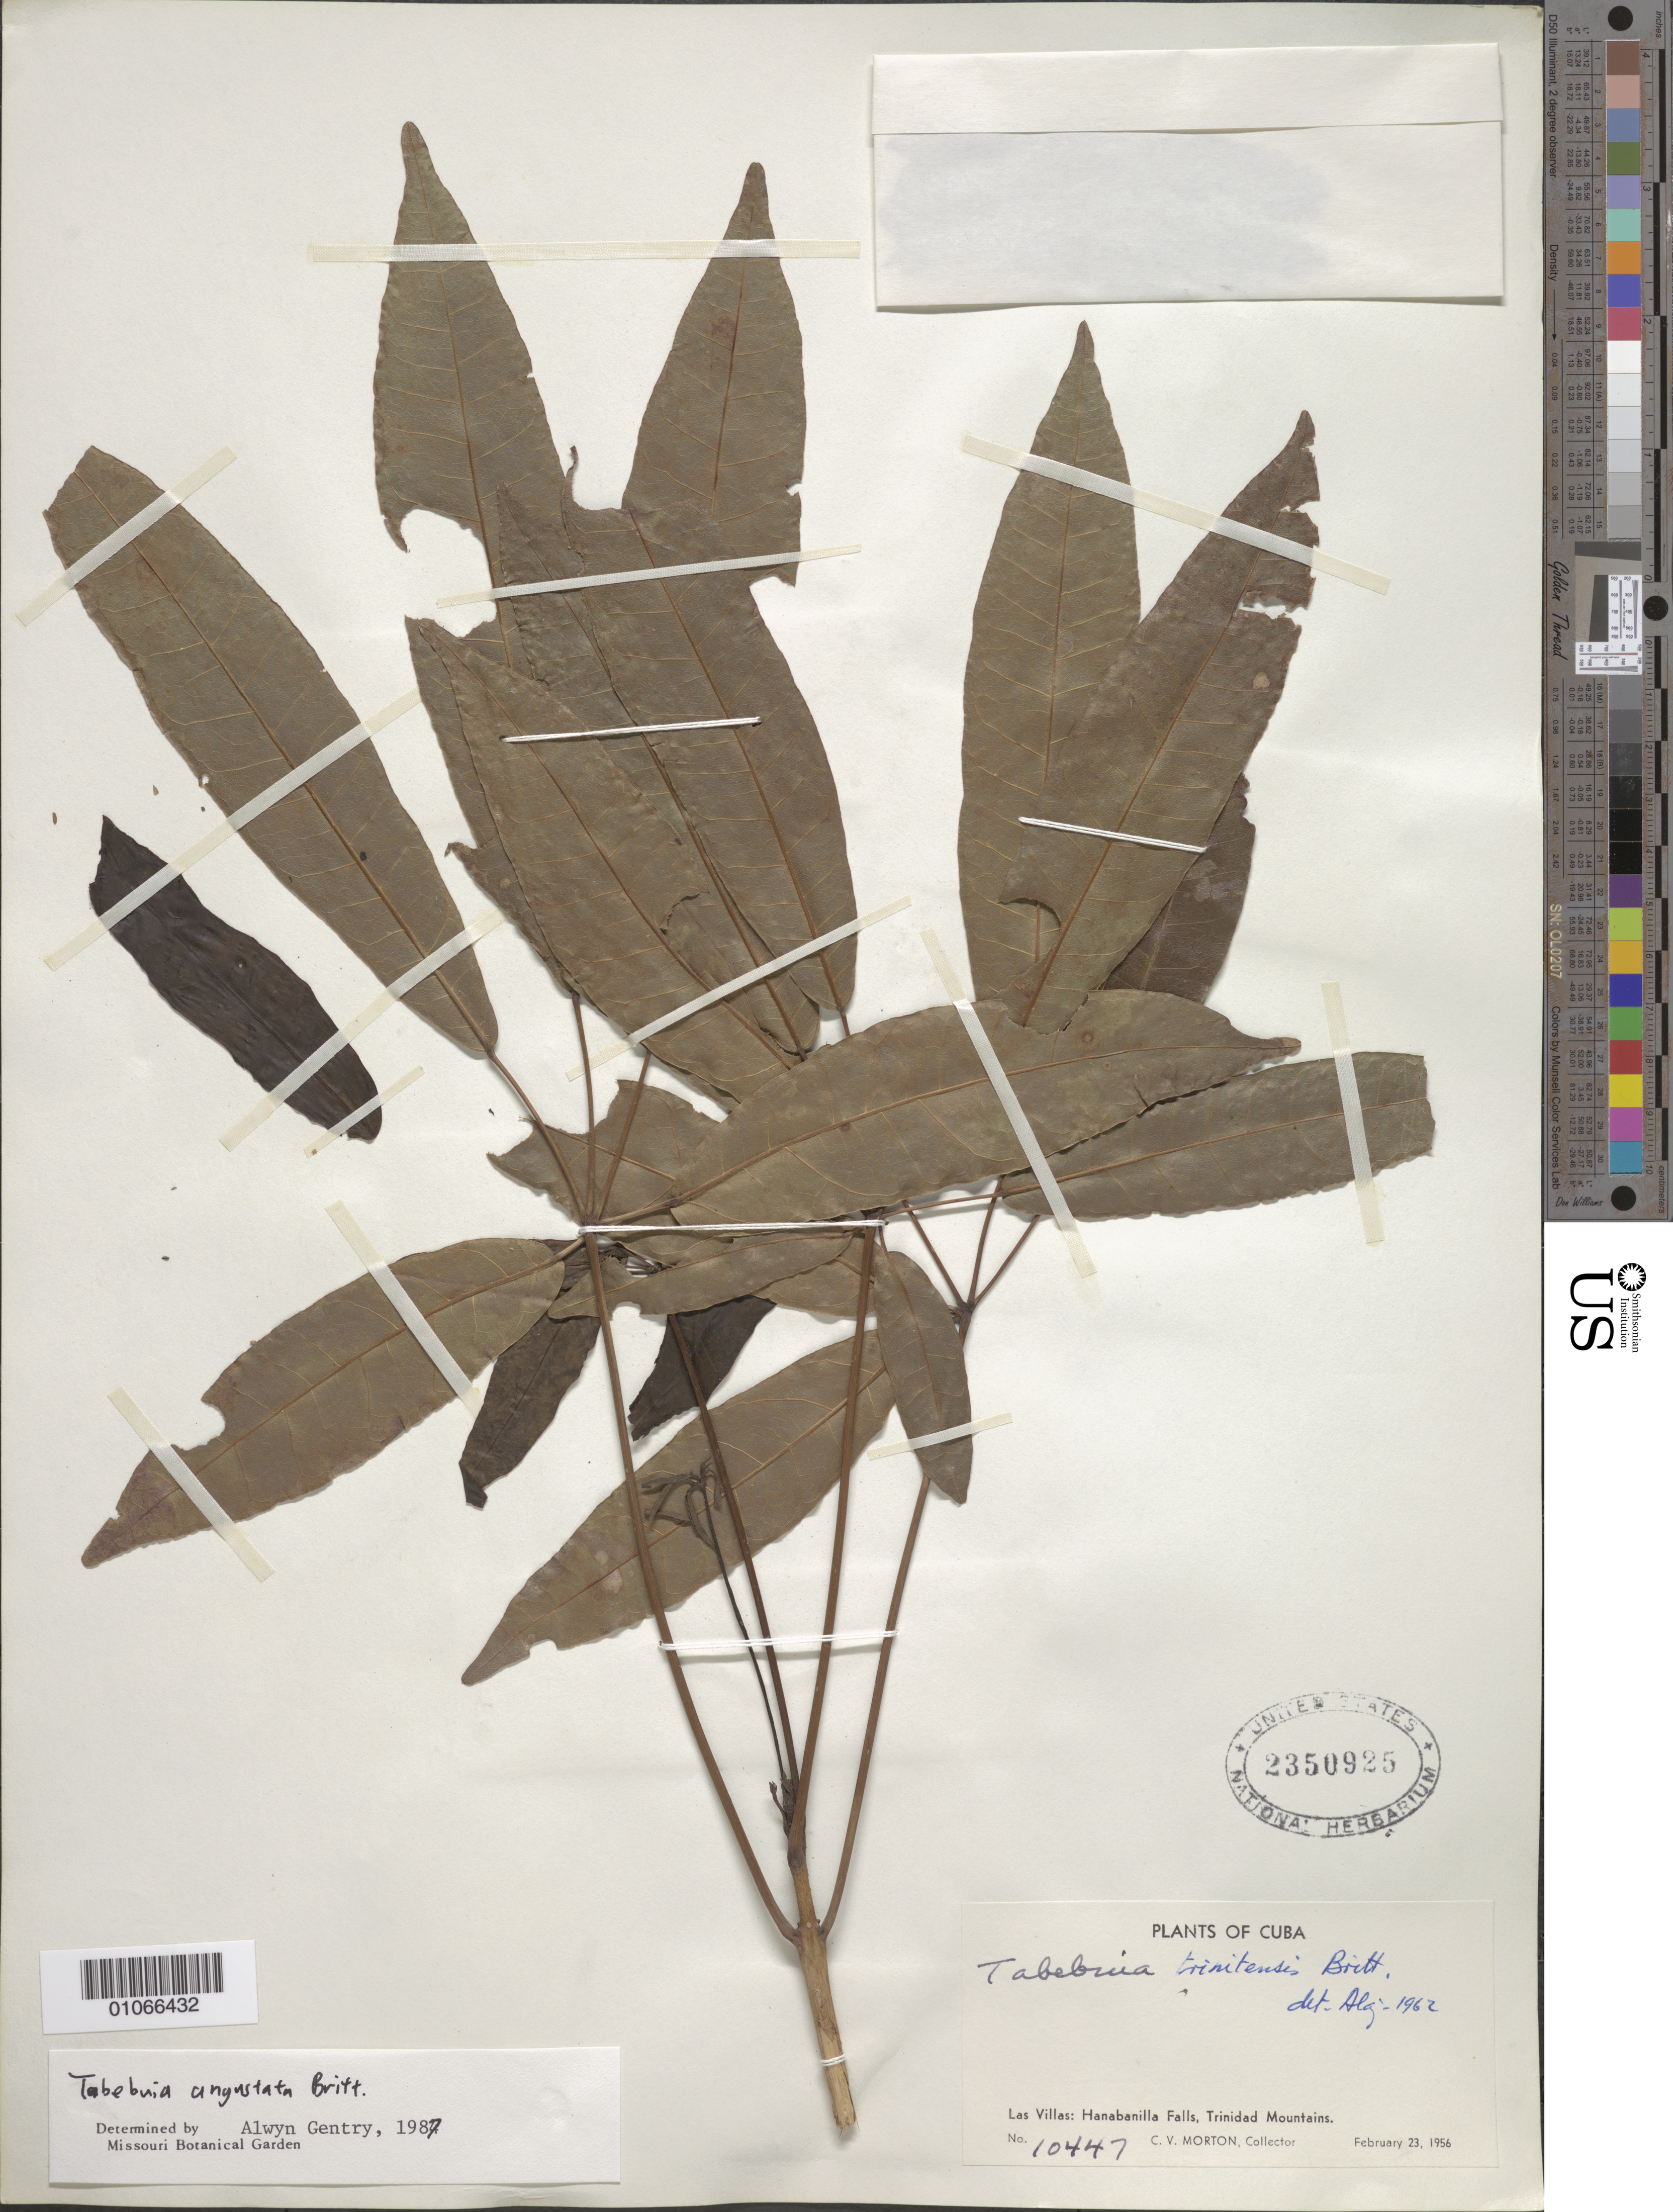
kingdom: Plantae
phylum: Tracheophyta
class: Magnoliopsida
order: Lamiales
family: Bignoniaceae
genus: Tabebuia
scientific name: Tabebuia angustata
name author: Britton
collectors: C. V. Morton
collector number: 10447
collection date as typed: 23 Feb 1956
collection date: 1956-02-23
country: Cuba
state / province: Las Villas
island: Cuba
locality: Hanabanilla Falls, Trinidad Mountains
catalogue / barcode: US 2350925